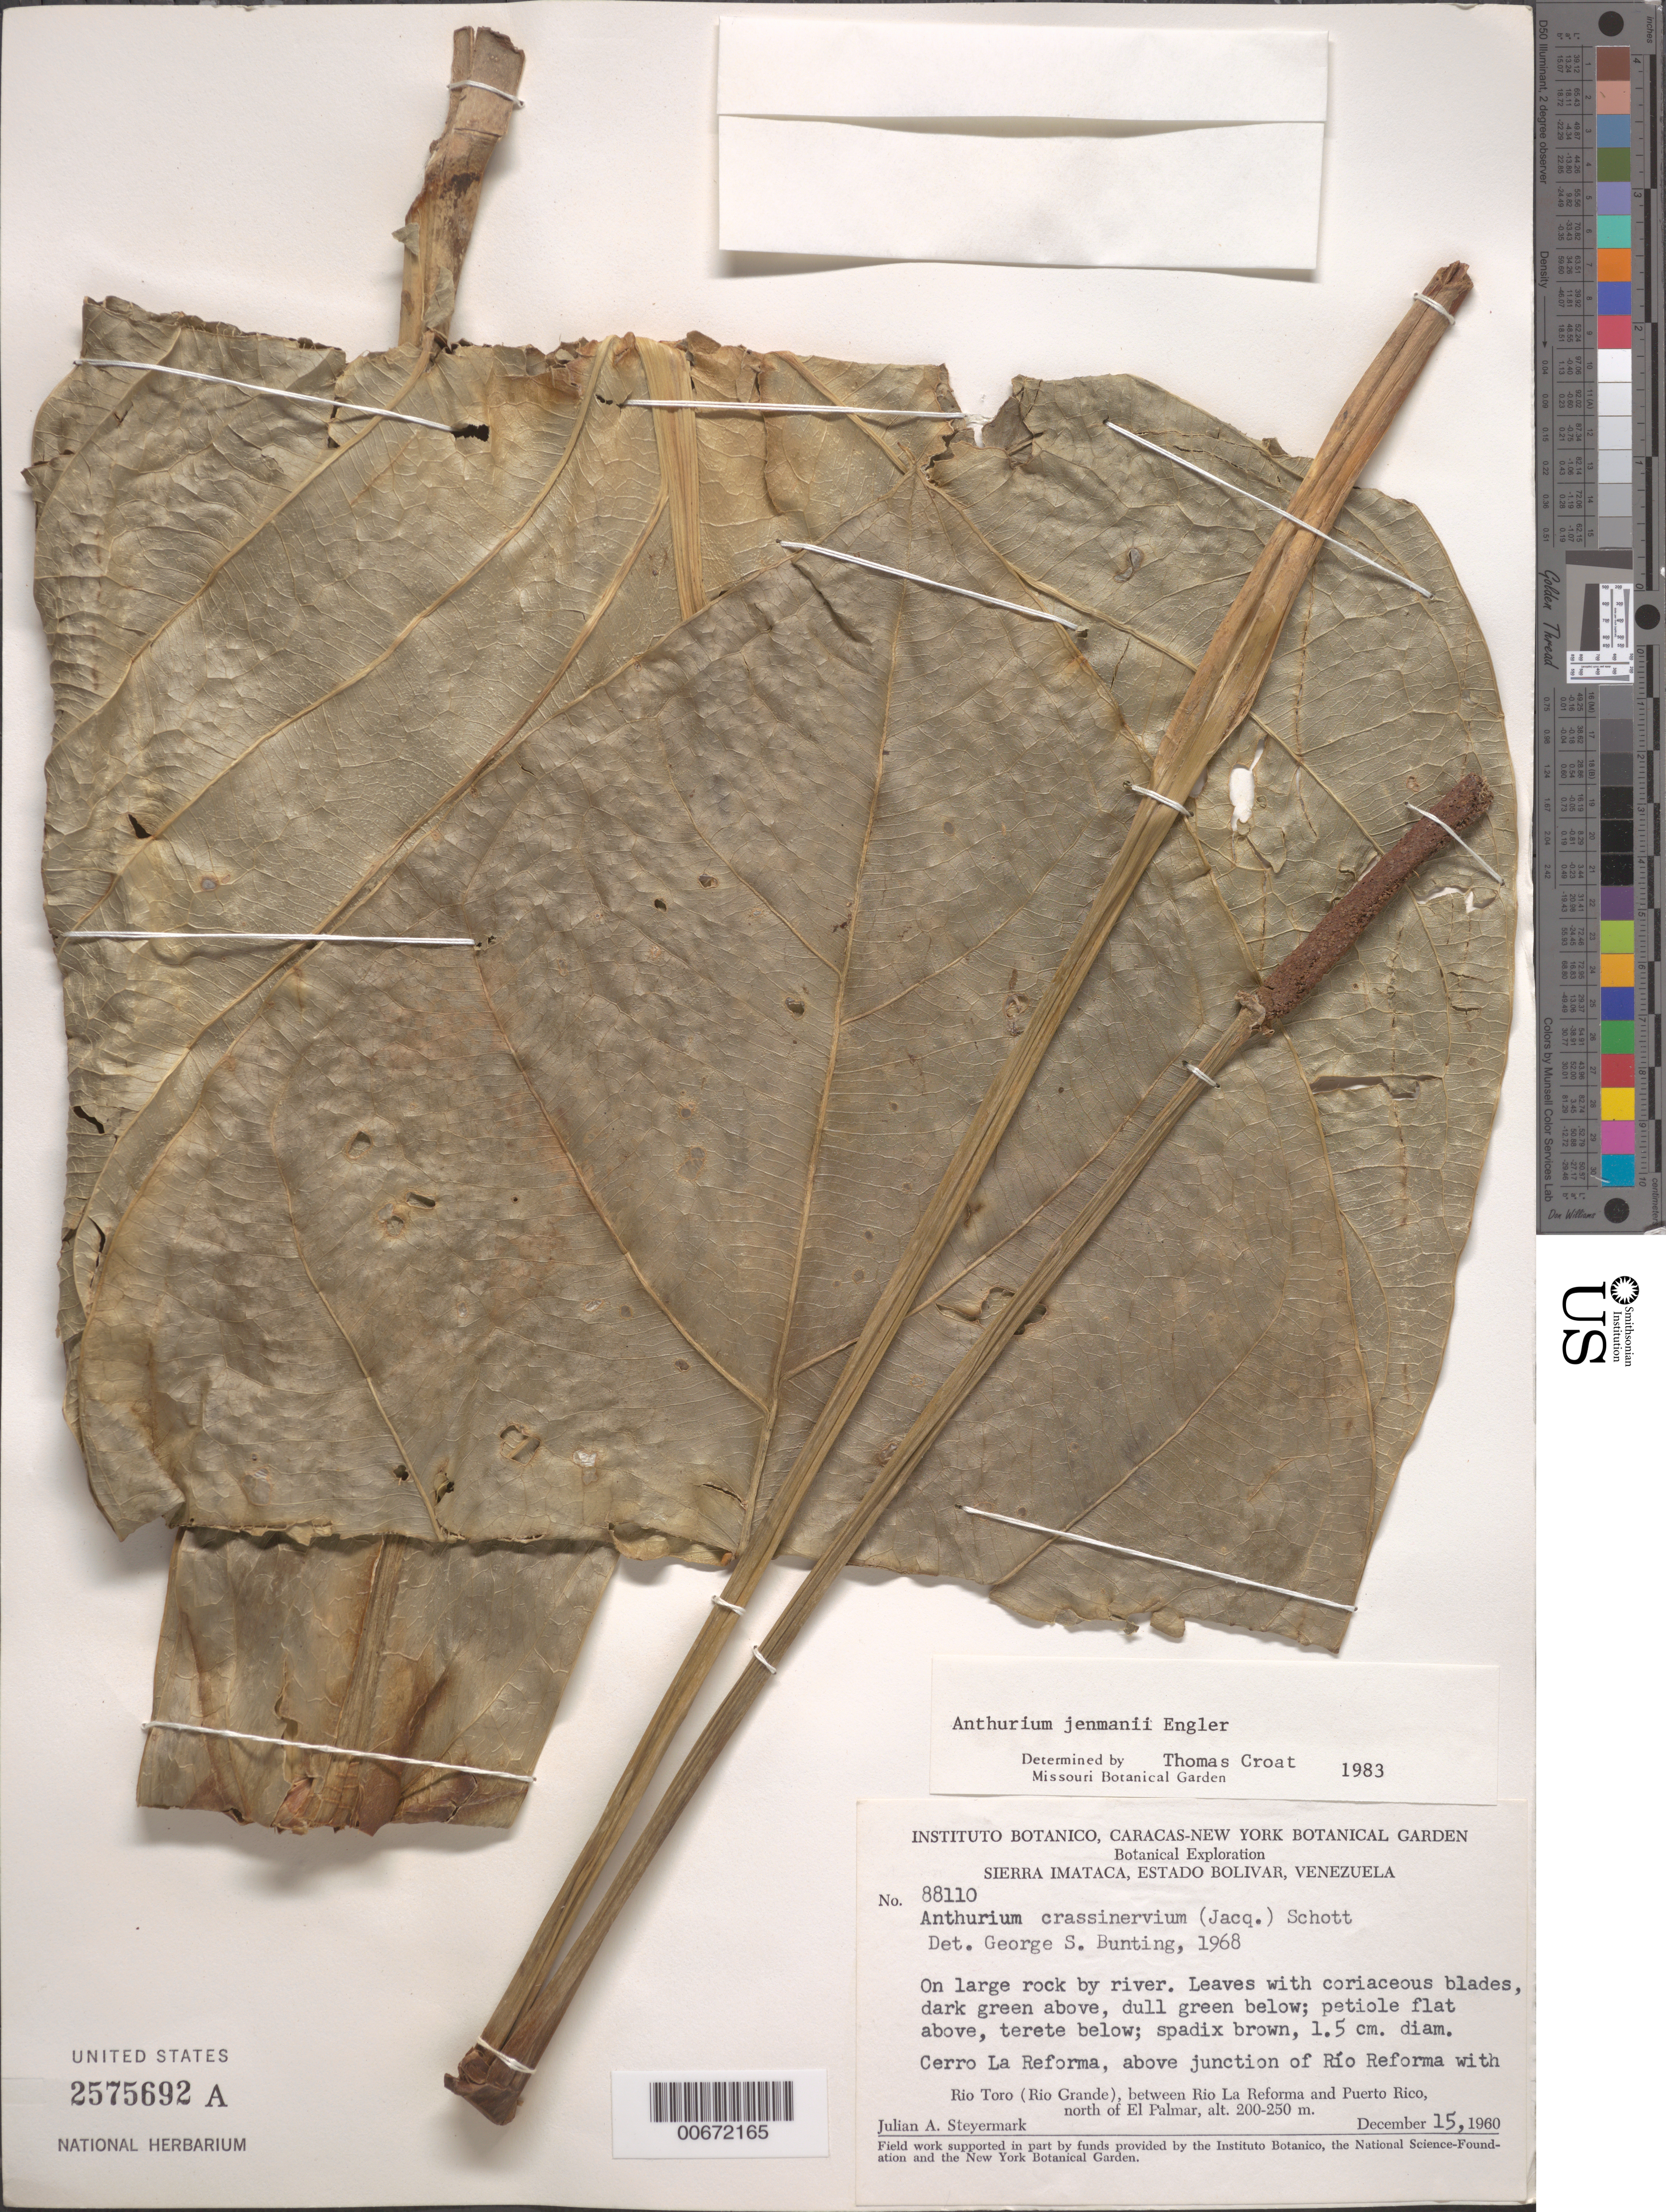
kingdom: Plantae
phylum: Tracheophyta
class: Liliopsida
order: Alismatales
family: Araceae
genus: Anthurium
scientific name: Anthurium jenmanii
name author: Engl.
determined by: Croat, Thomas B., Missouri Botanical Garden (MO)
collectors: J. Steyermark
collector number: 88110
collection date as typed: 15-Dec-60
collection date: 1960-12-15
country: Venezuela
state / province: Bolívar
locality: Sierra Imataca; Cerro La Reforma, above junction with Río Reforma with Río Toro (Río Grande), between Río La Reforma and Puerto Rico, N of El Palmar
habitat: On large rock by river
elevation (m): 200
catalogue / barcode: US 2575692A